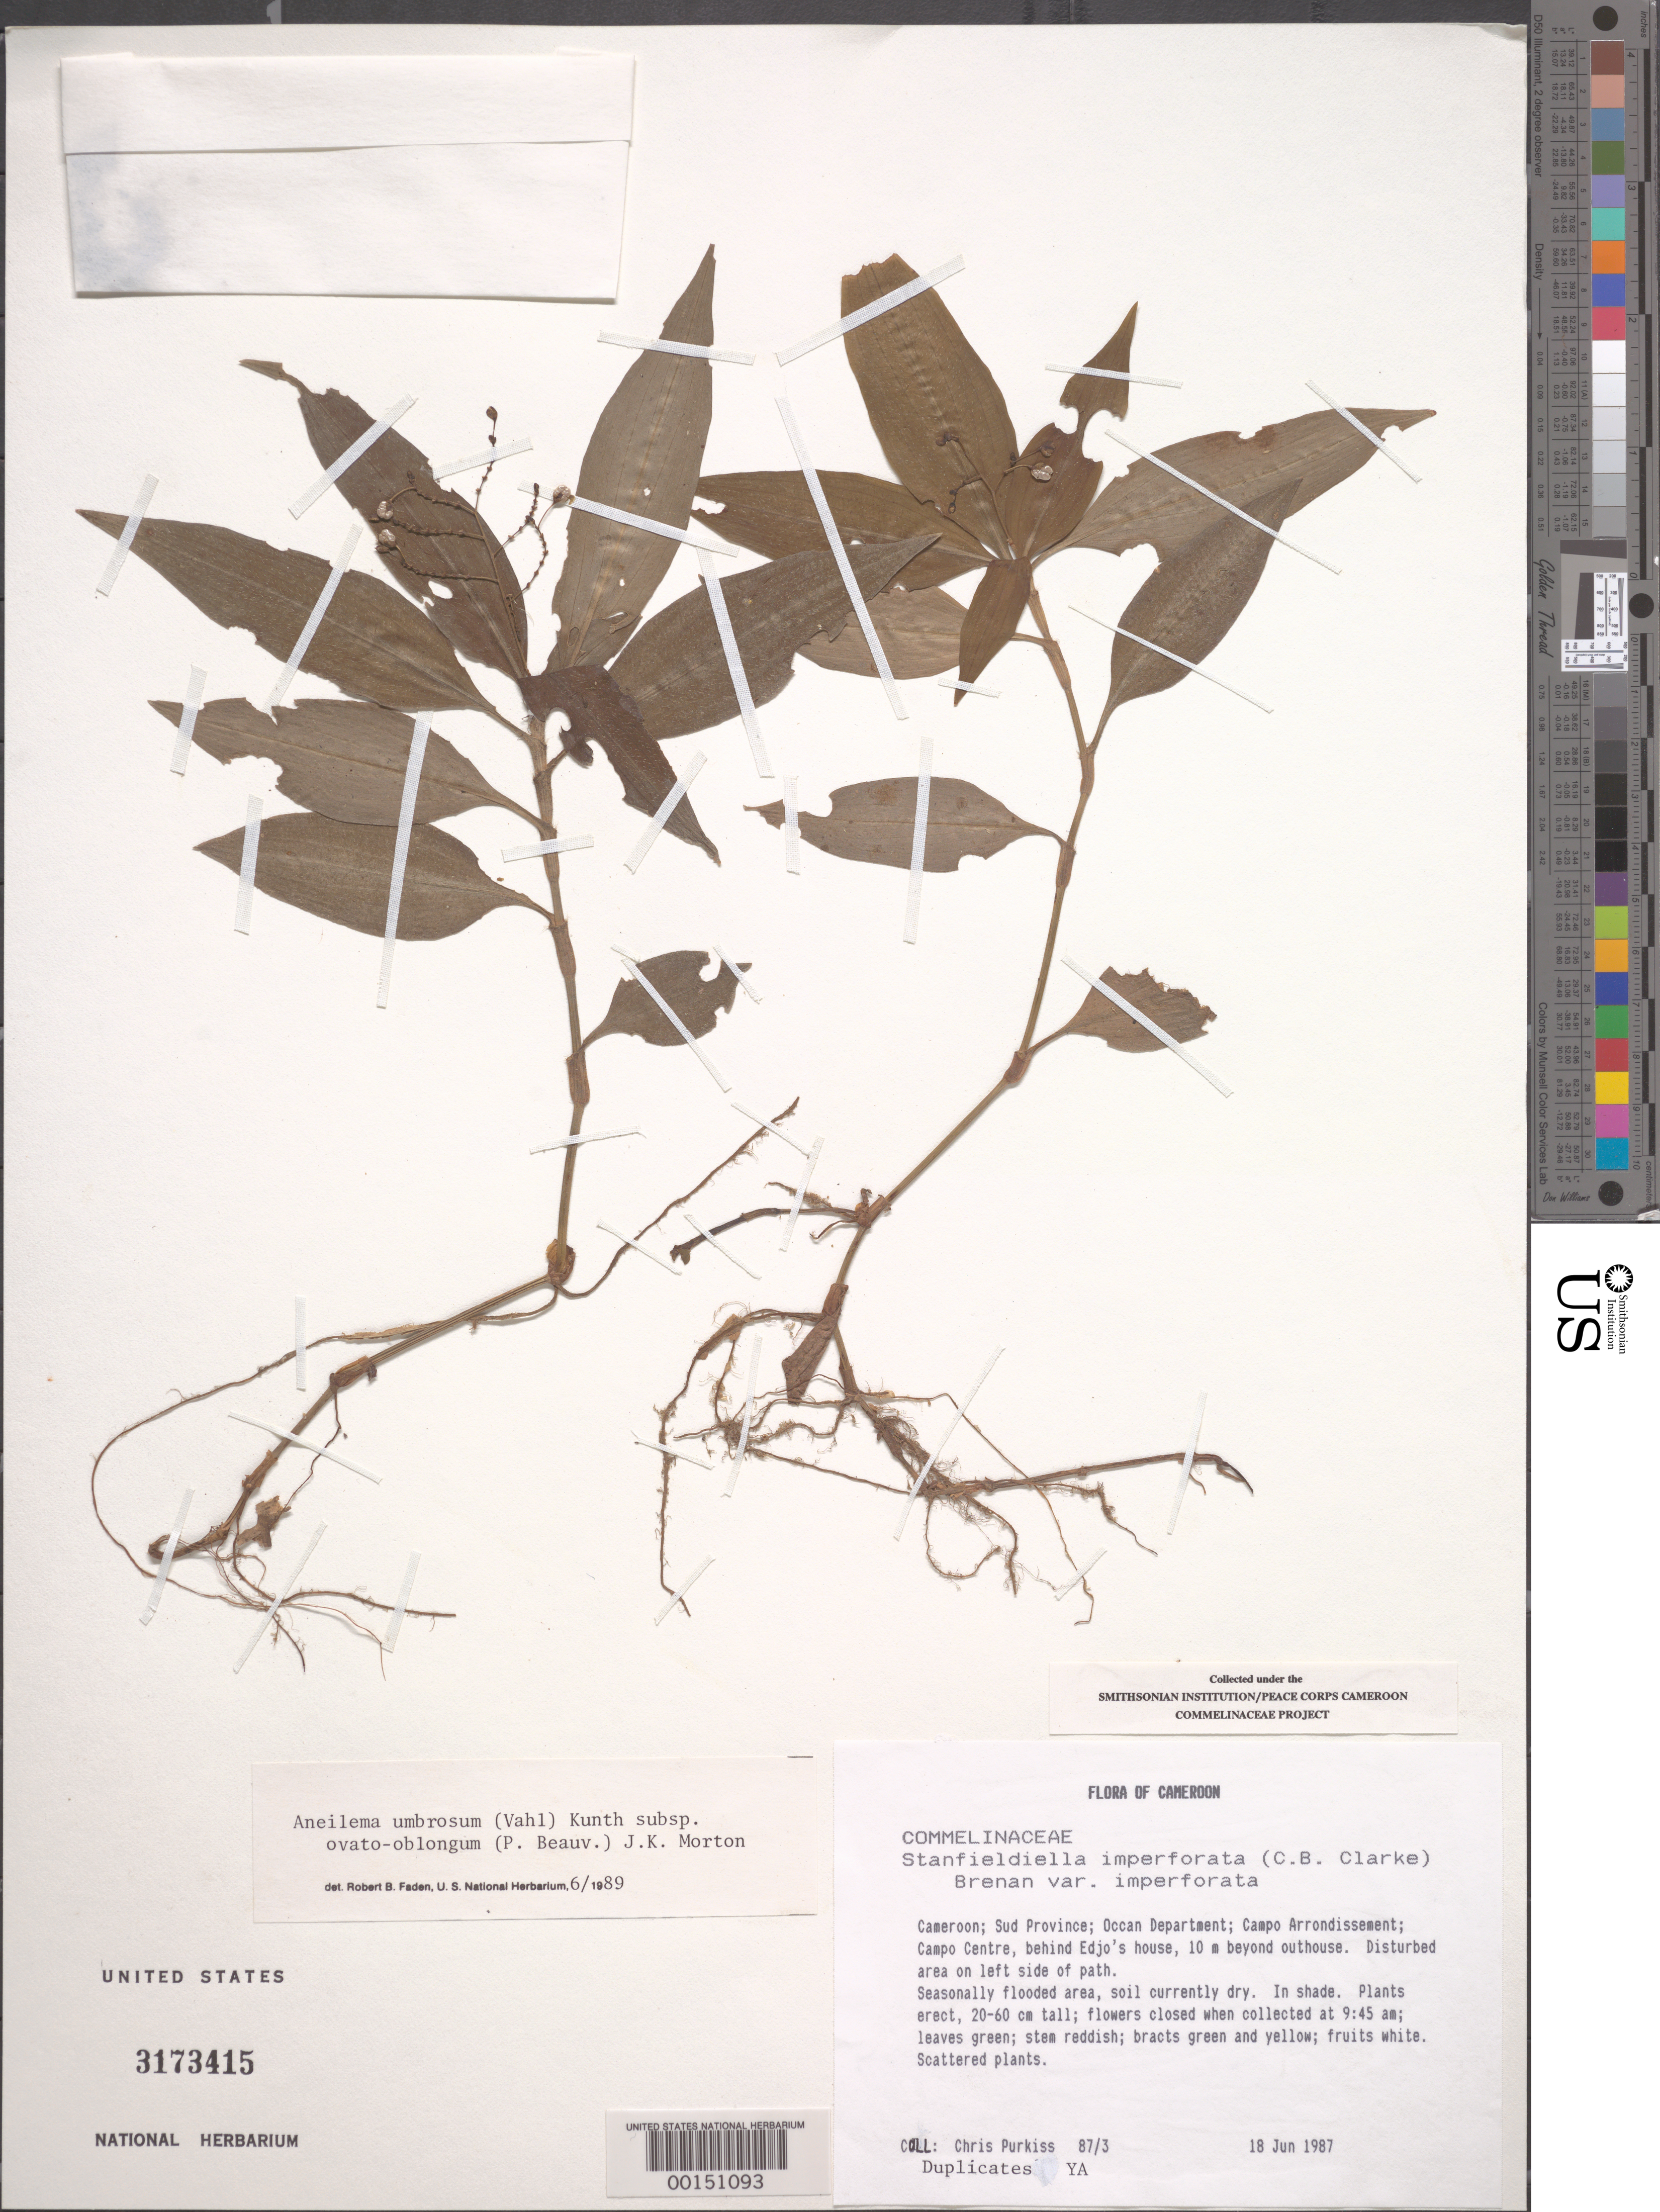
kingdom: Plantae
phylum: Tracheophyta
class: Liliopsida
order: Commelinales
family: Commelinaceae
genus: Aneilema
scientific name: Aneilema umbrosum subsp. ovato-oblongum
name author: (P. Beauv.) J.K. Morton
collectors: C. Purkiss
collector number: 87/3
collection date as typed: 18 Jun 1987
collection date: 1987-06-18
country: Cameroon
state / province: Sud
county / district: Océan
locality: Campo arrondisement, campo centre, behinf edjo's house, 10 m beyond outhouse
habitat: Disturbed area on left side of path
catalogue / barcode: US 3173415